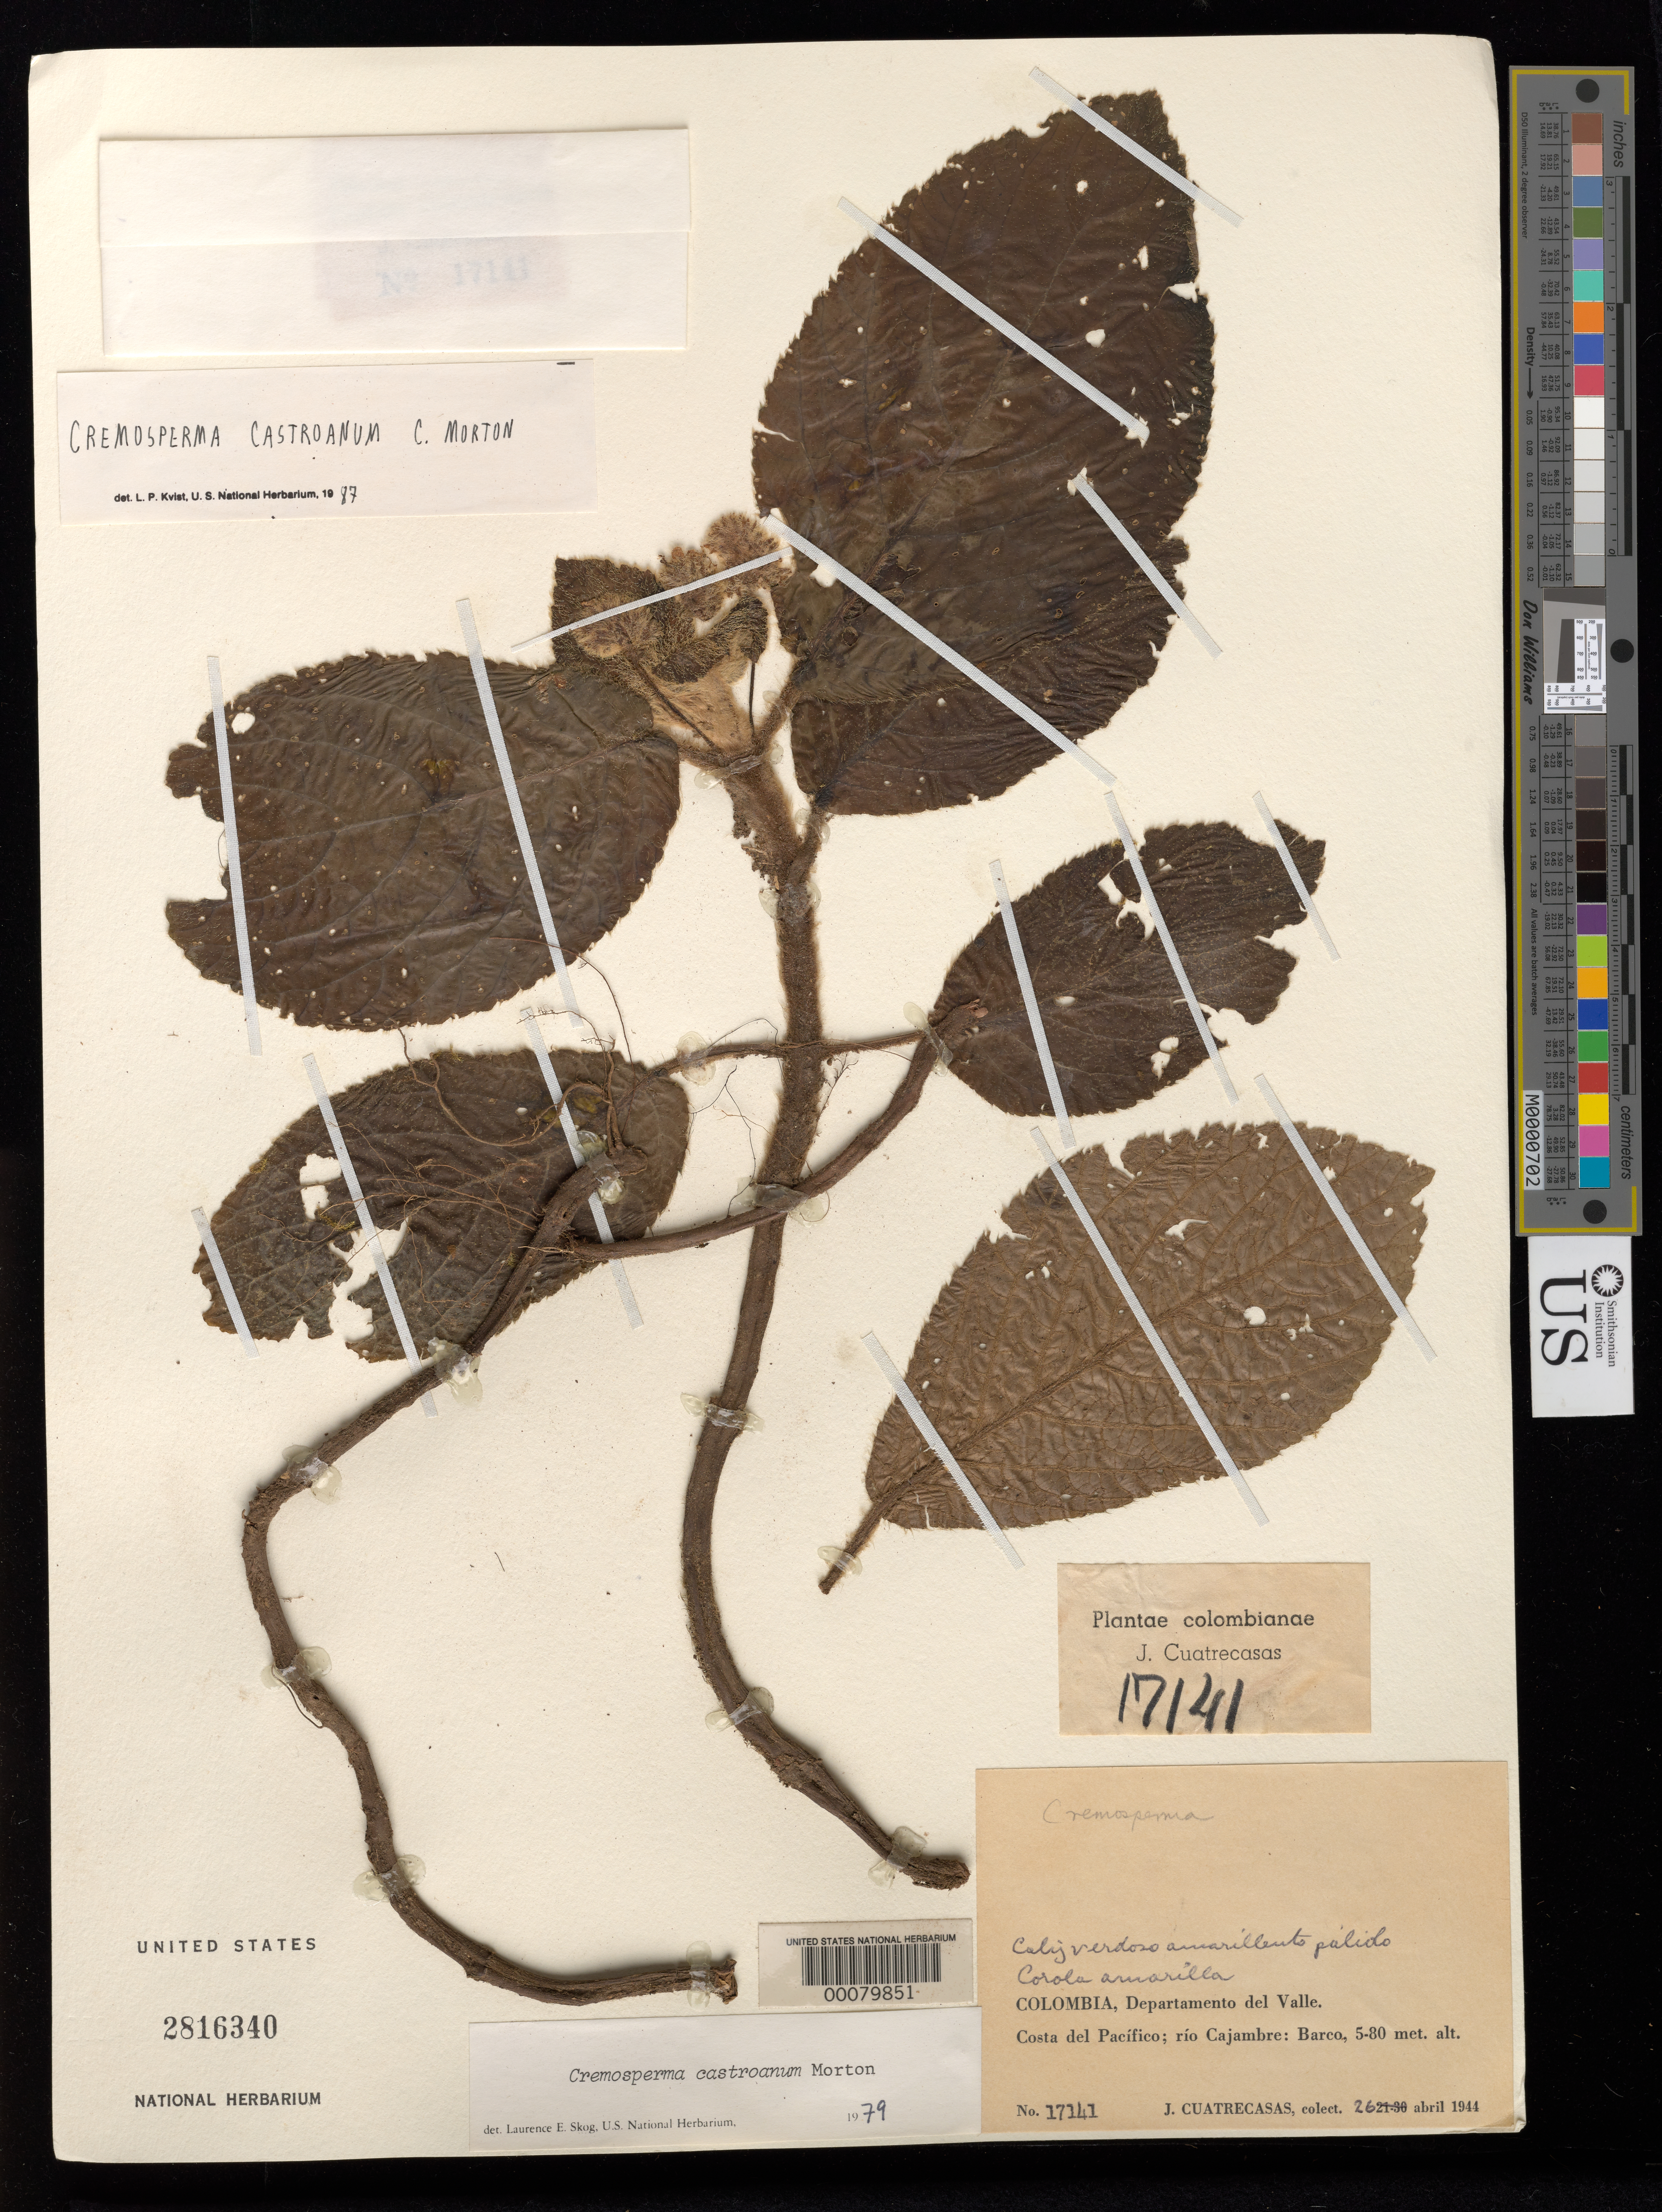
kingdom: Plantae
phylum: Tracheophyta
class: Magnoliopsida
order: Lamiales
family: Gesneriaceae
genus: Cremosperma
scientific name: Cremosperma castroanum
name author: C.V. Morton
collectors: J. Cuatrecasas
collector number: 17141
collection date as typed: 26 Apr 1944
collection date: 1944-04-26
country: Colombia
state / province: Valle del Cauca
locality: Pacific coast, Rio Cajambre, Barco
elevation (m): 5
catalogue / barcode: US 2816340